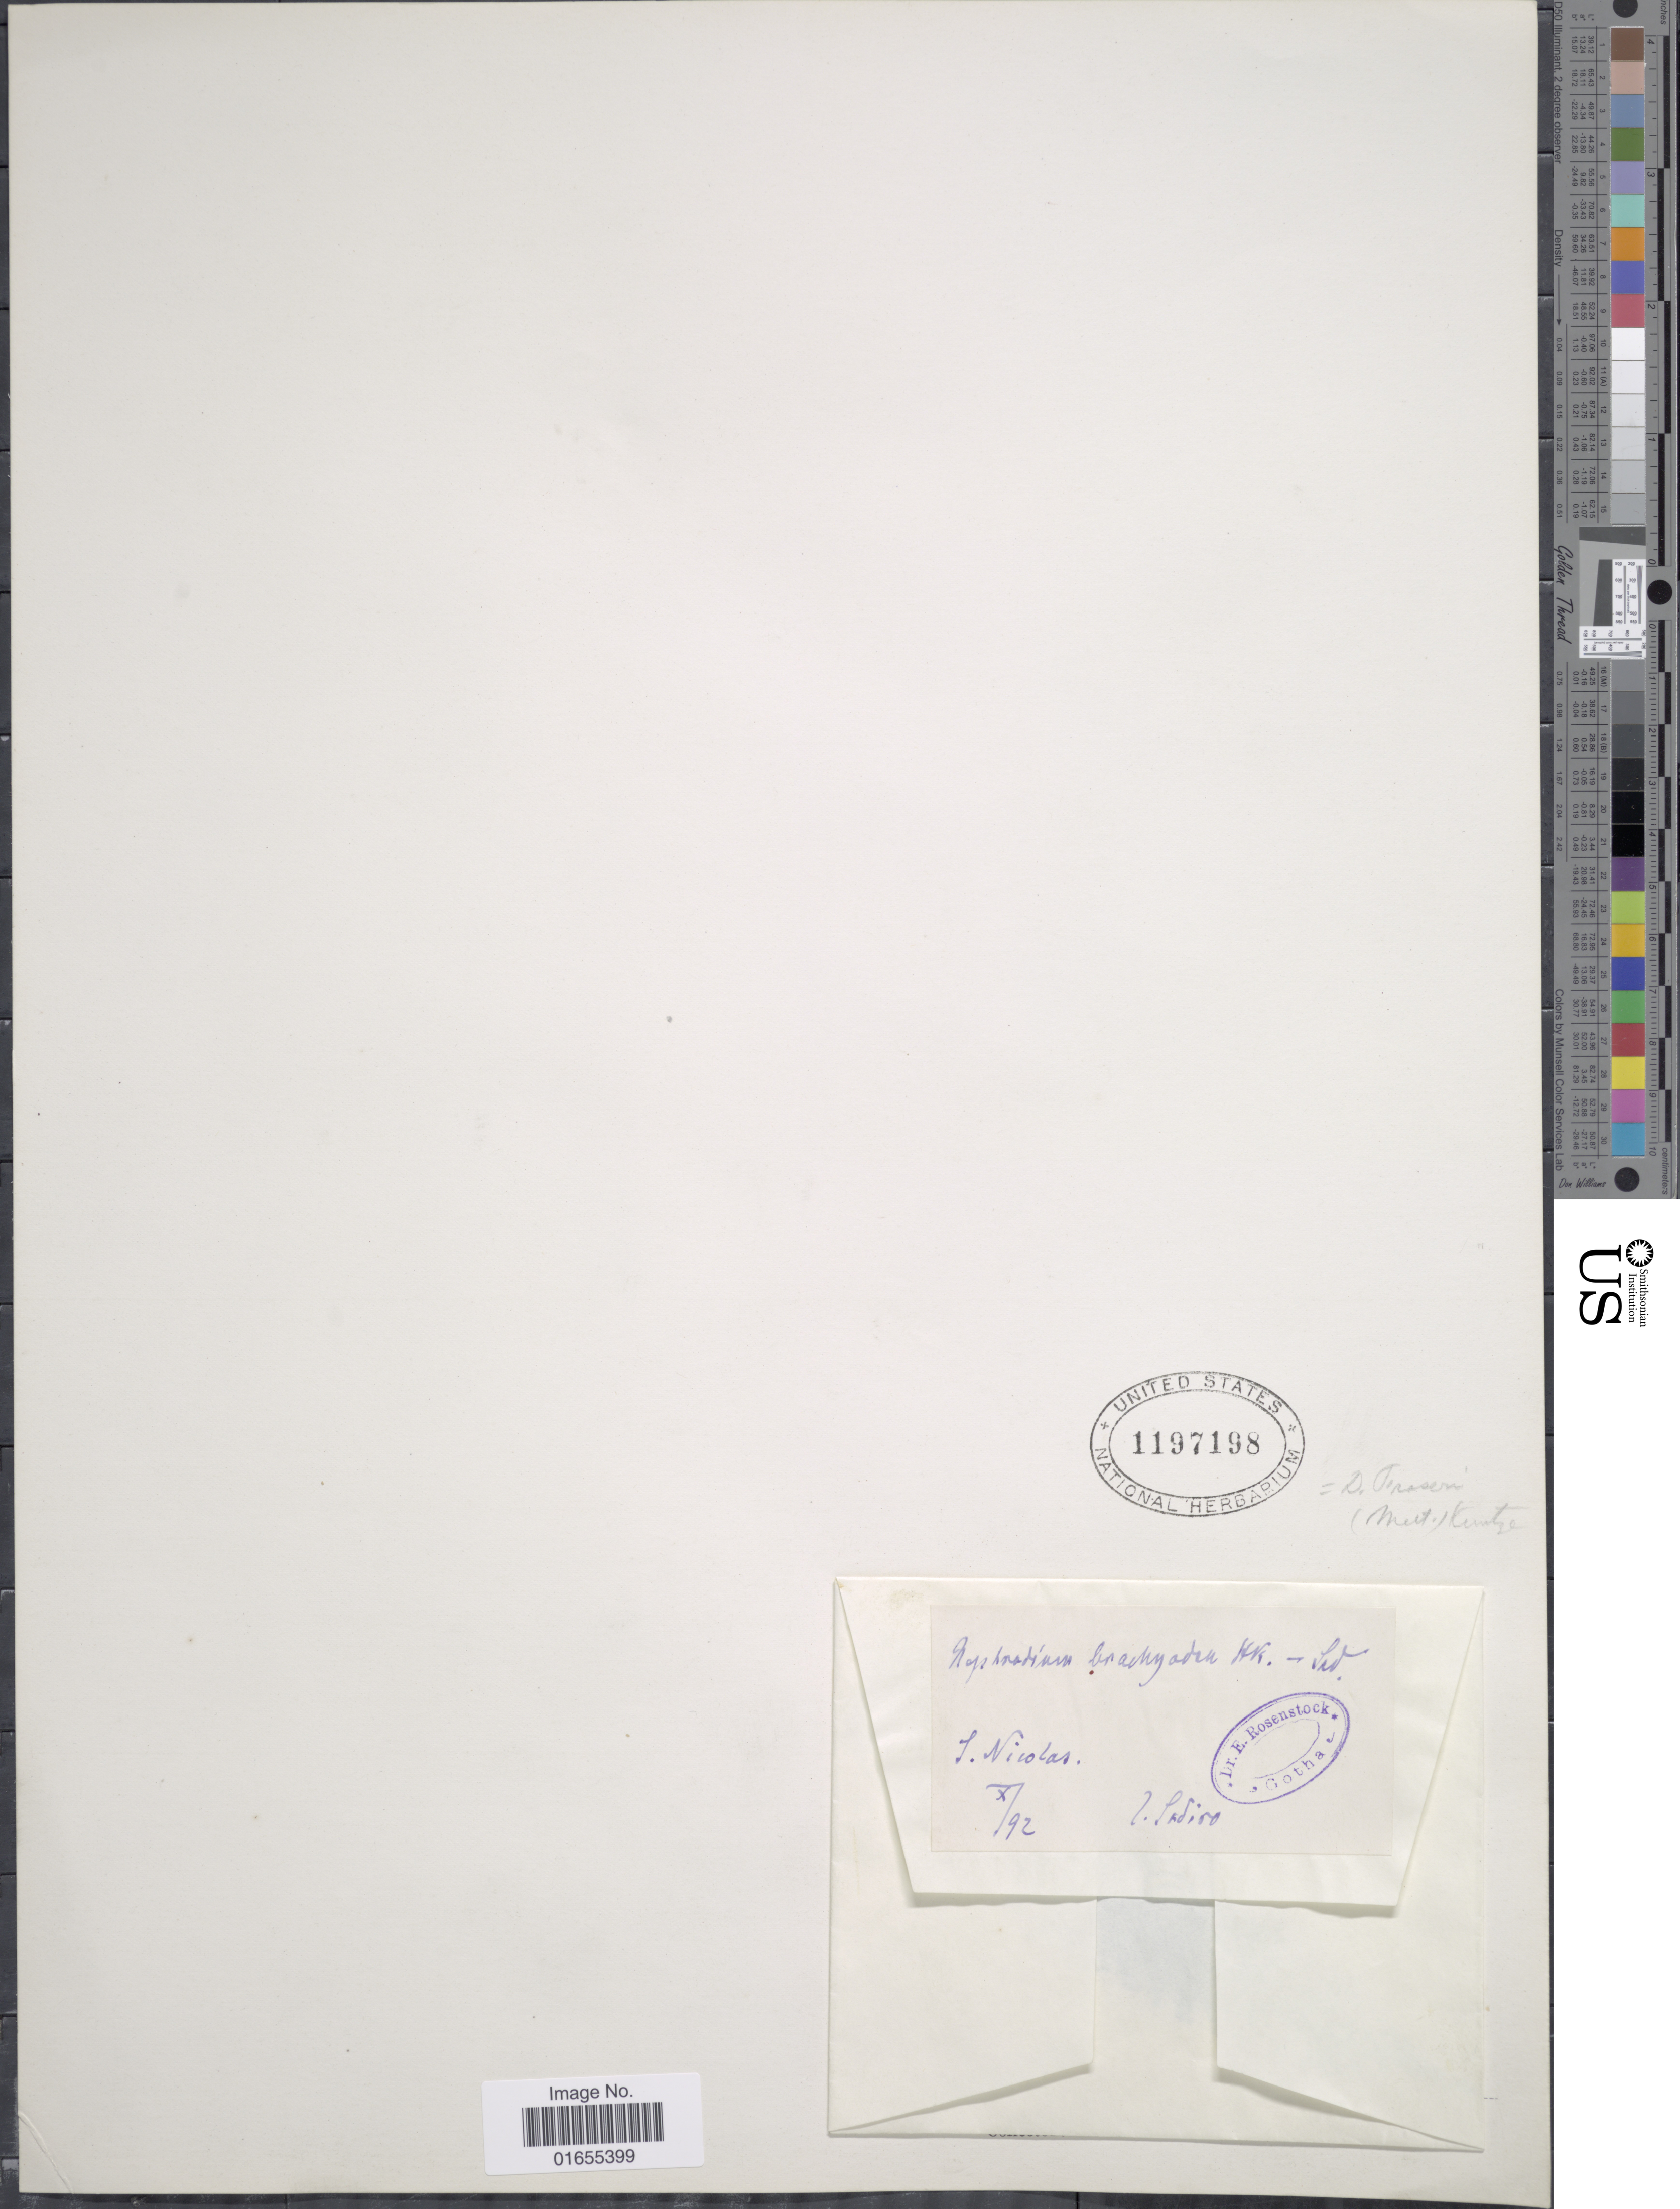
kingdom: Plantae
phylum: Tracheophyta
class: Polypodiopsida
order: Polypodiales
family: Thelypteridaceae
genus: Goniopteris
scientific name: Goniopteris fraseri (Mett.) comb. nov., ined 2015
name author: (Mett.)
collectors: Sodiro, --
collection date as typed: Transcribed d/m/y: /10/92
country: Ecuador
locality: L. Nicolas [interpreted] [unsure placement]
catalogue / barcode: US 1197198